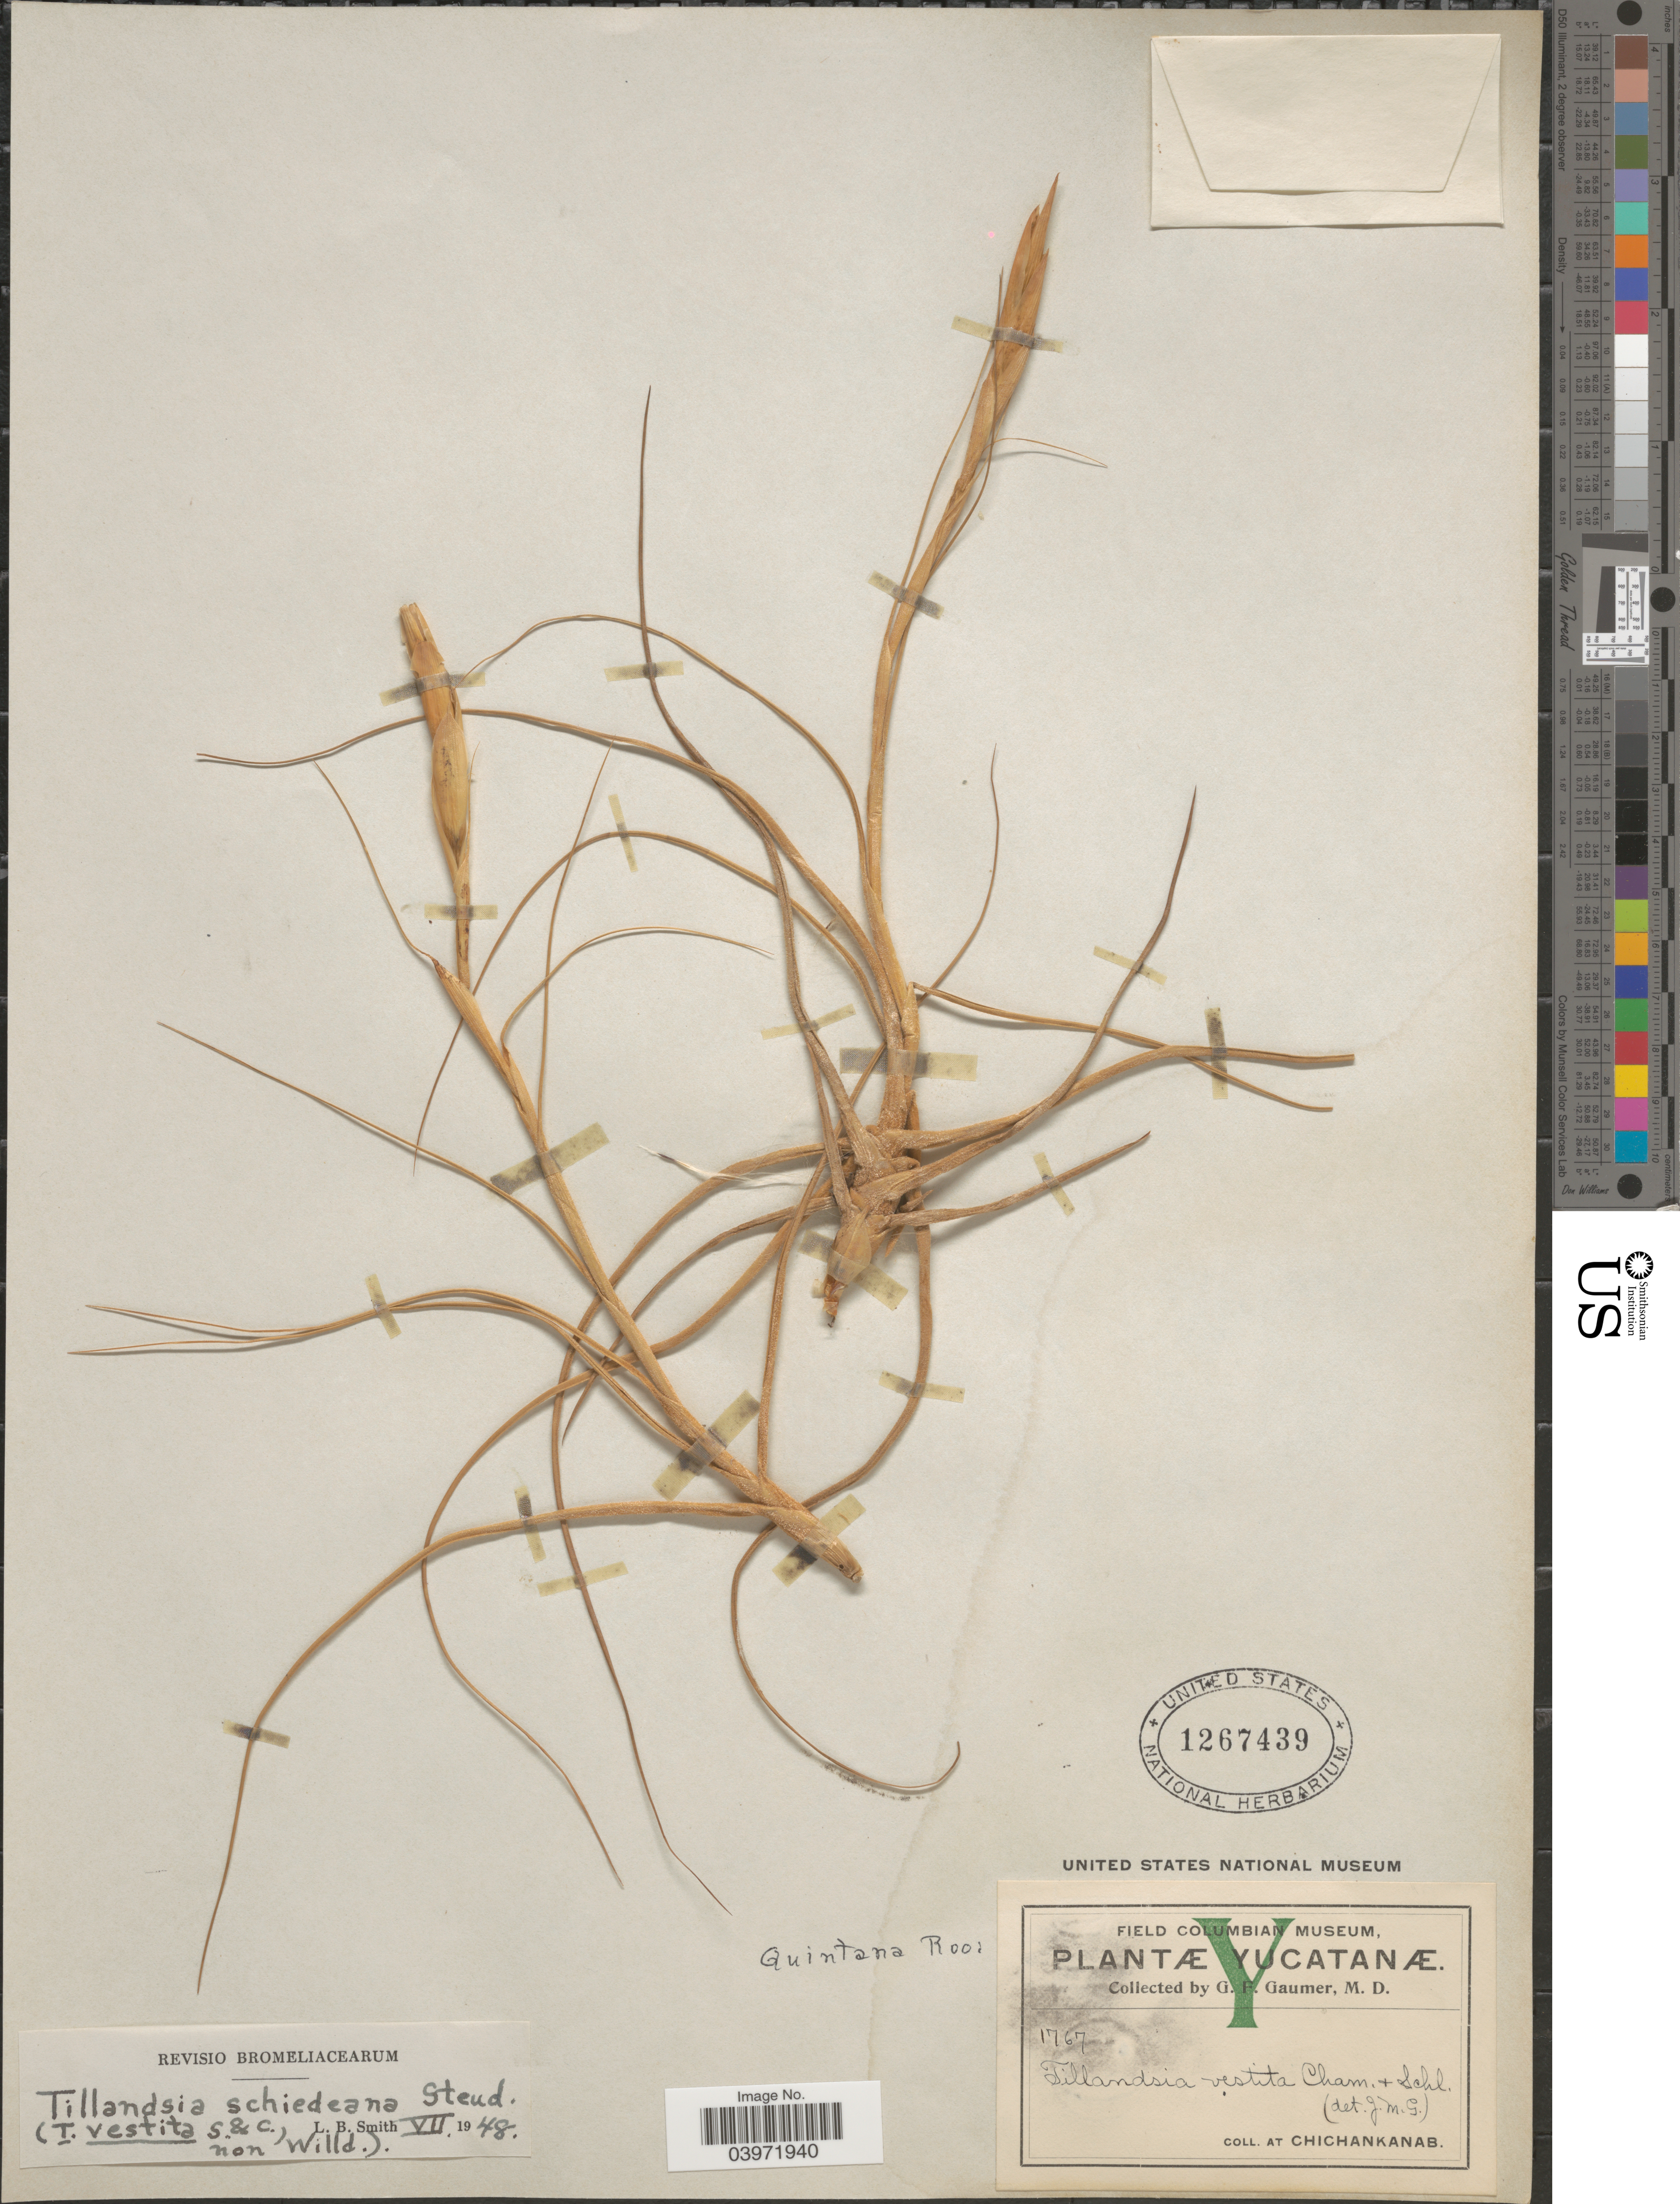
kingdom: Plantae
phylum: Tracheophyta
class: Liliopsida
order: Poales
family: Bromeliaceae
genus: Tillandsia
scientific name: Tillandsia schiedeana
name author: Steud.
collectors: G. F. Gaumer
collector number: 1767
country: Mexico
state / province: Quintana Roo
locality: Yucatanæ. At Chichankanab.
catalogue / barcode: US 1267439